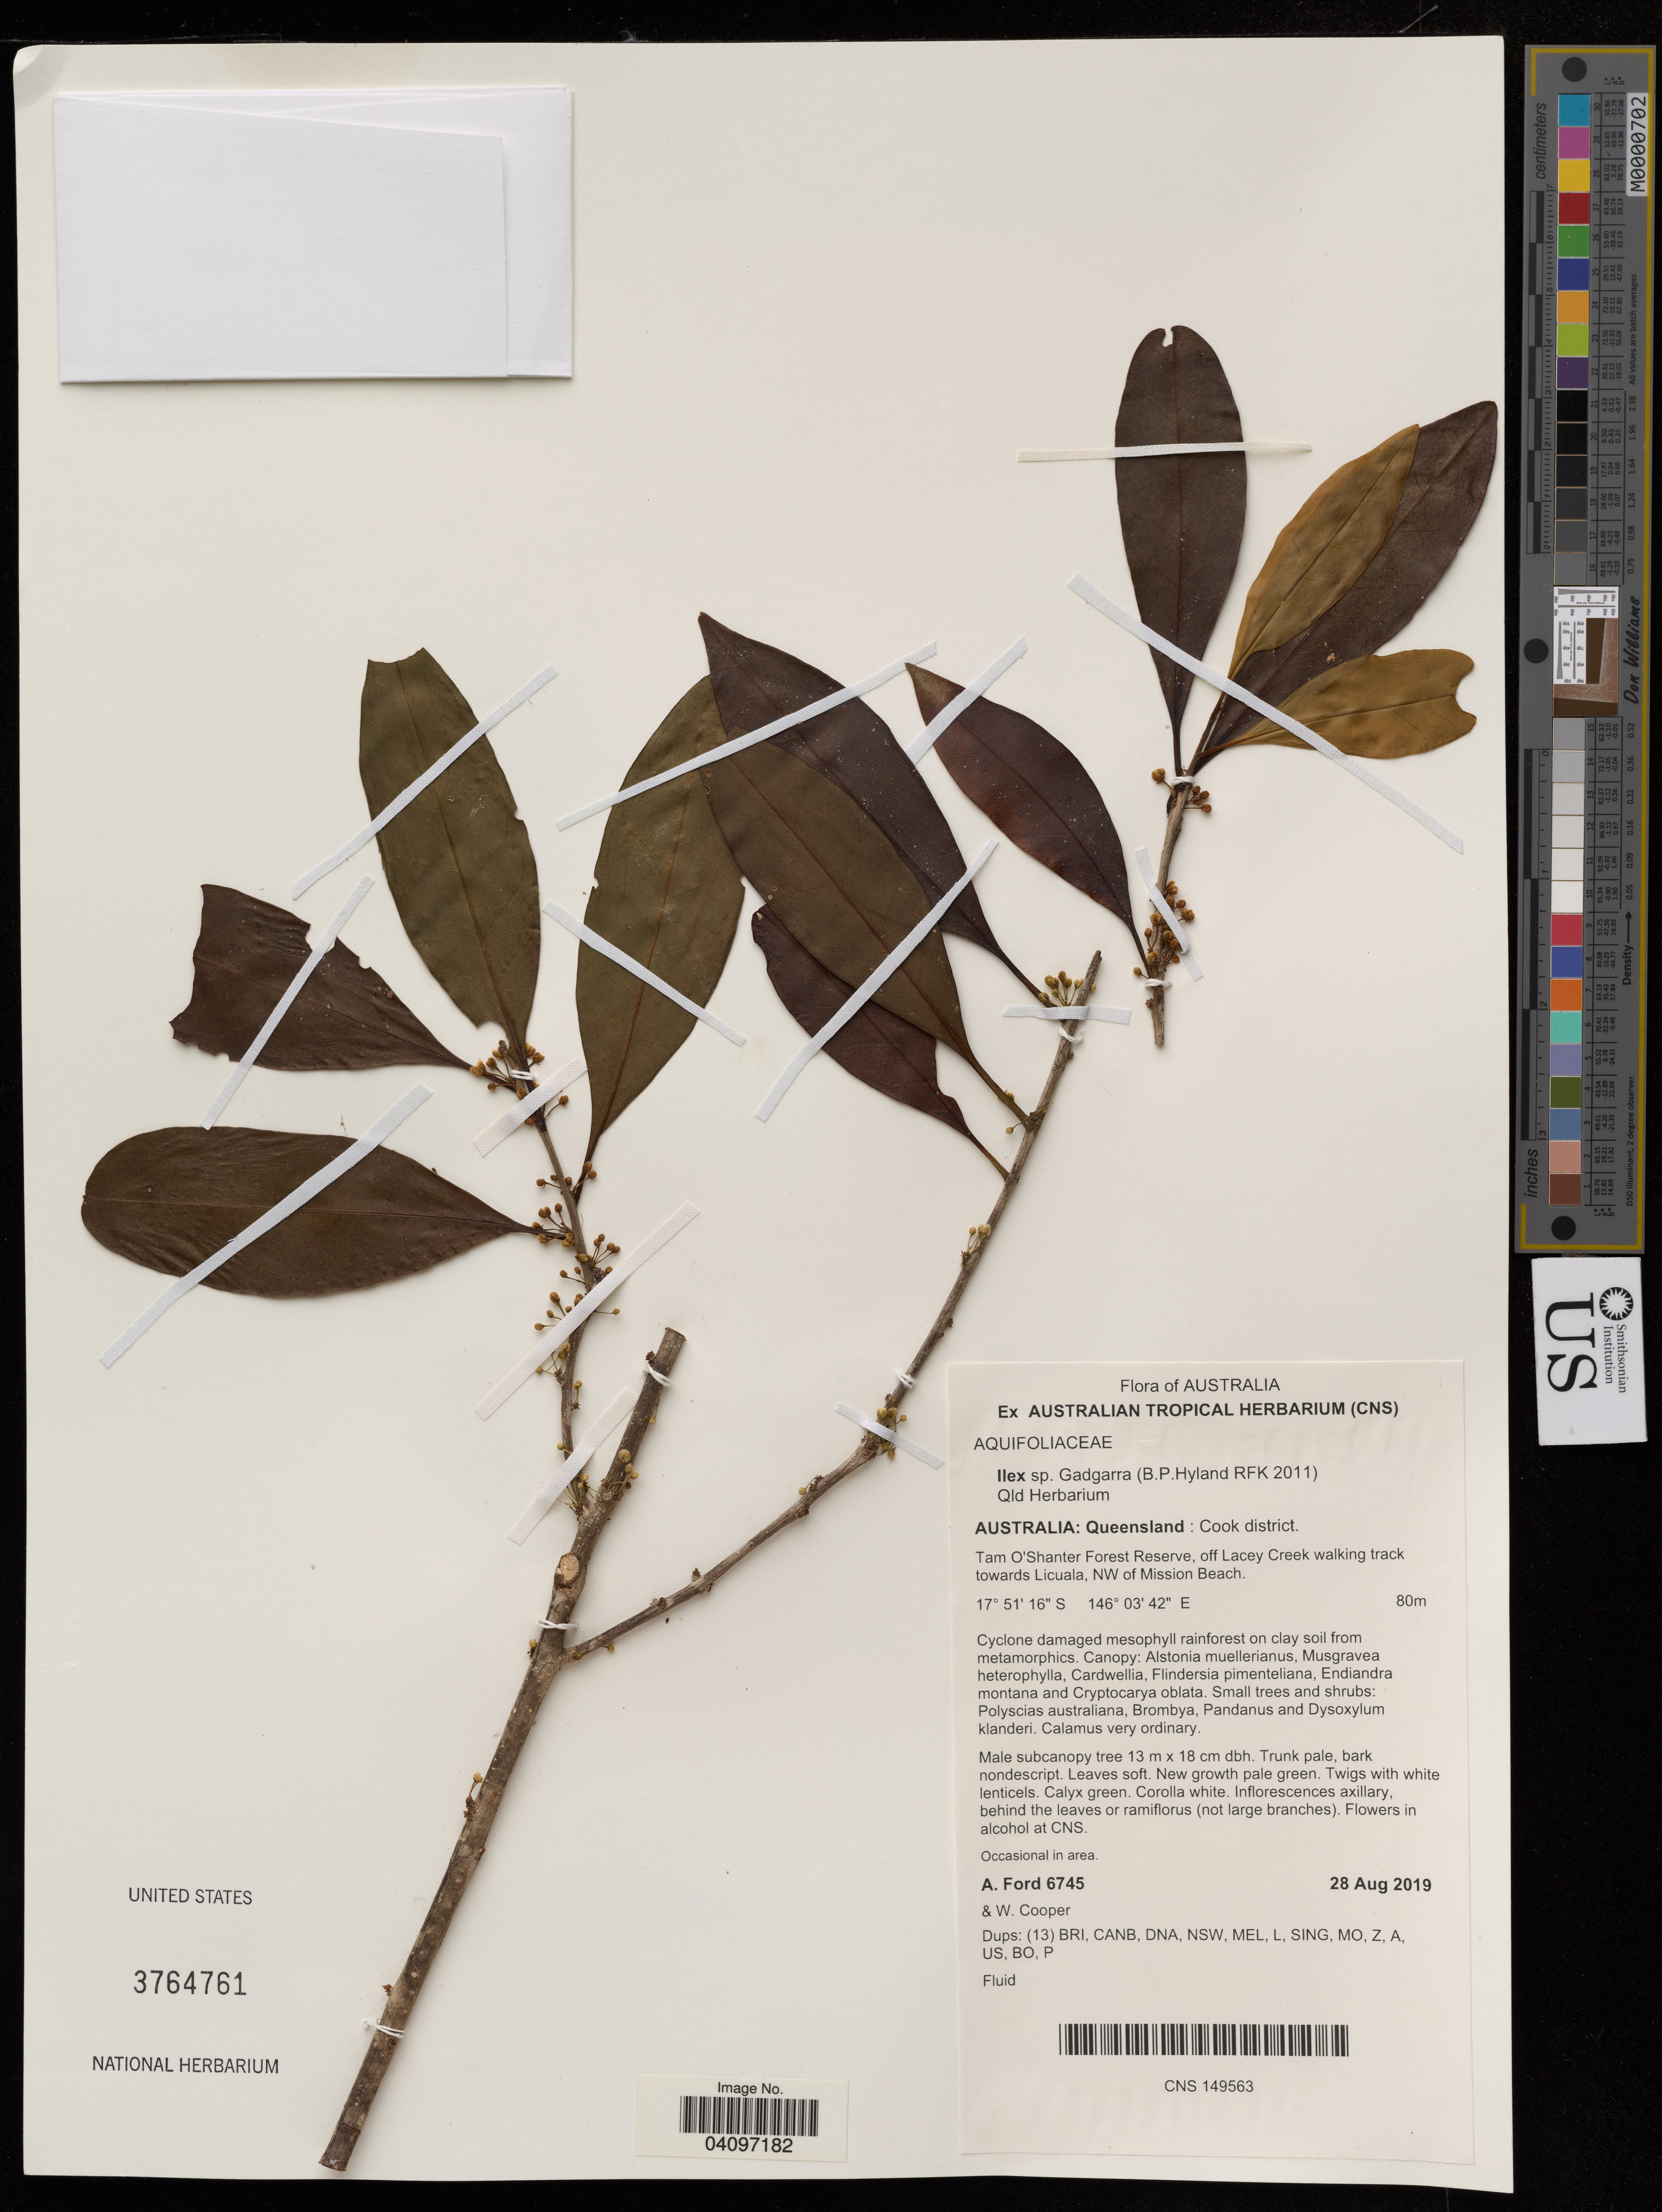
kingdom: Plantae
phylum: Tracheophyta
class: Magnoliopsida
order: Aquifoliales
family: Aquifoliaceae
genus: Ilex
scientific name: Ilex sp.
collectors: A. Ford & W. Cooper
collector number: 6745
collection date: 2019-08-28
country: Australia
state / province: Queensland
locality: Cook District. Tam O'Shanter Forest Reserve, off Lacey Creek walking track towards Licuala, NW of Mission Beach.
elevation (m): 80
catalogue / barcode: US 3764761